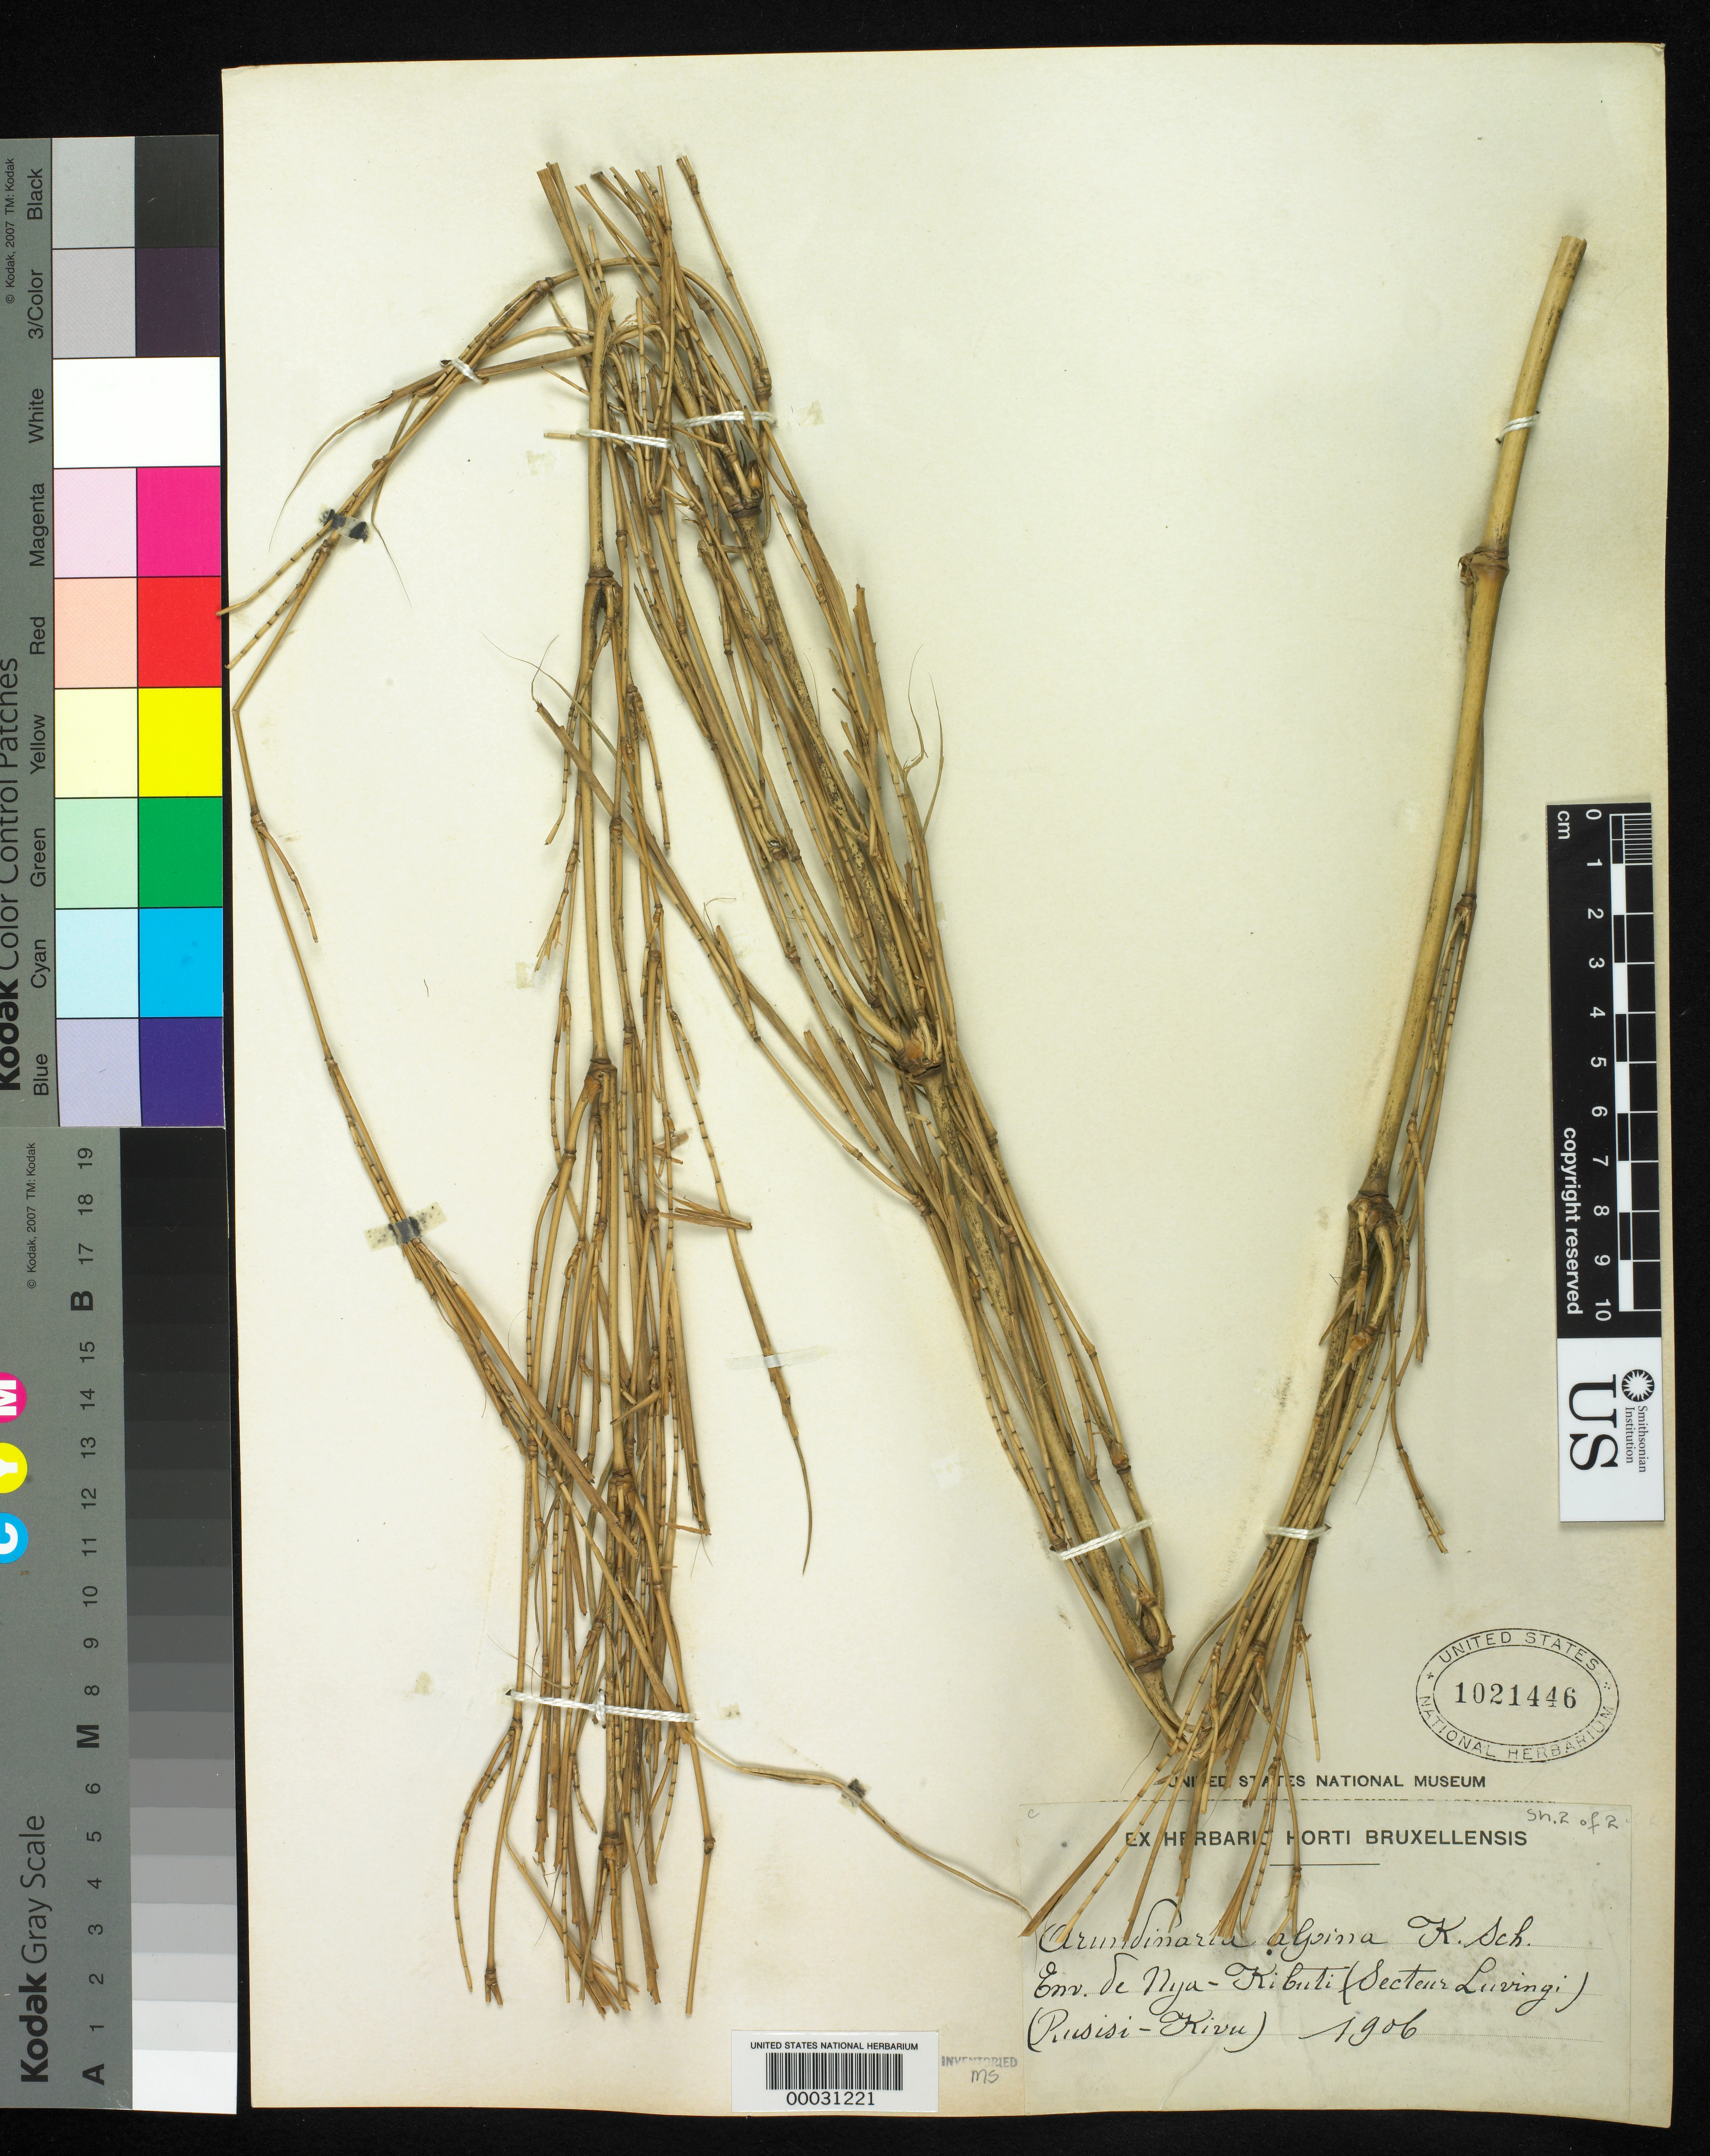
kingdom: Plantae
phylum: Tracheophyta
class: Liliopsida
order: Poales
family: Poaceae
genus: Oldeania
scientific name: Oldeania alpina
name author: (K. Schum.) Stapleton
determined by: Poaceae Reorganization Project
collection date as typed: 1906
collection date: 1906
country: Congo, Democratic Republic of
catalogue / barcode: US 1021446